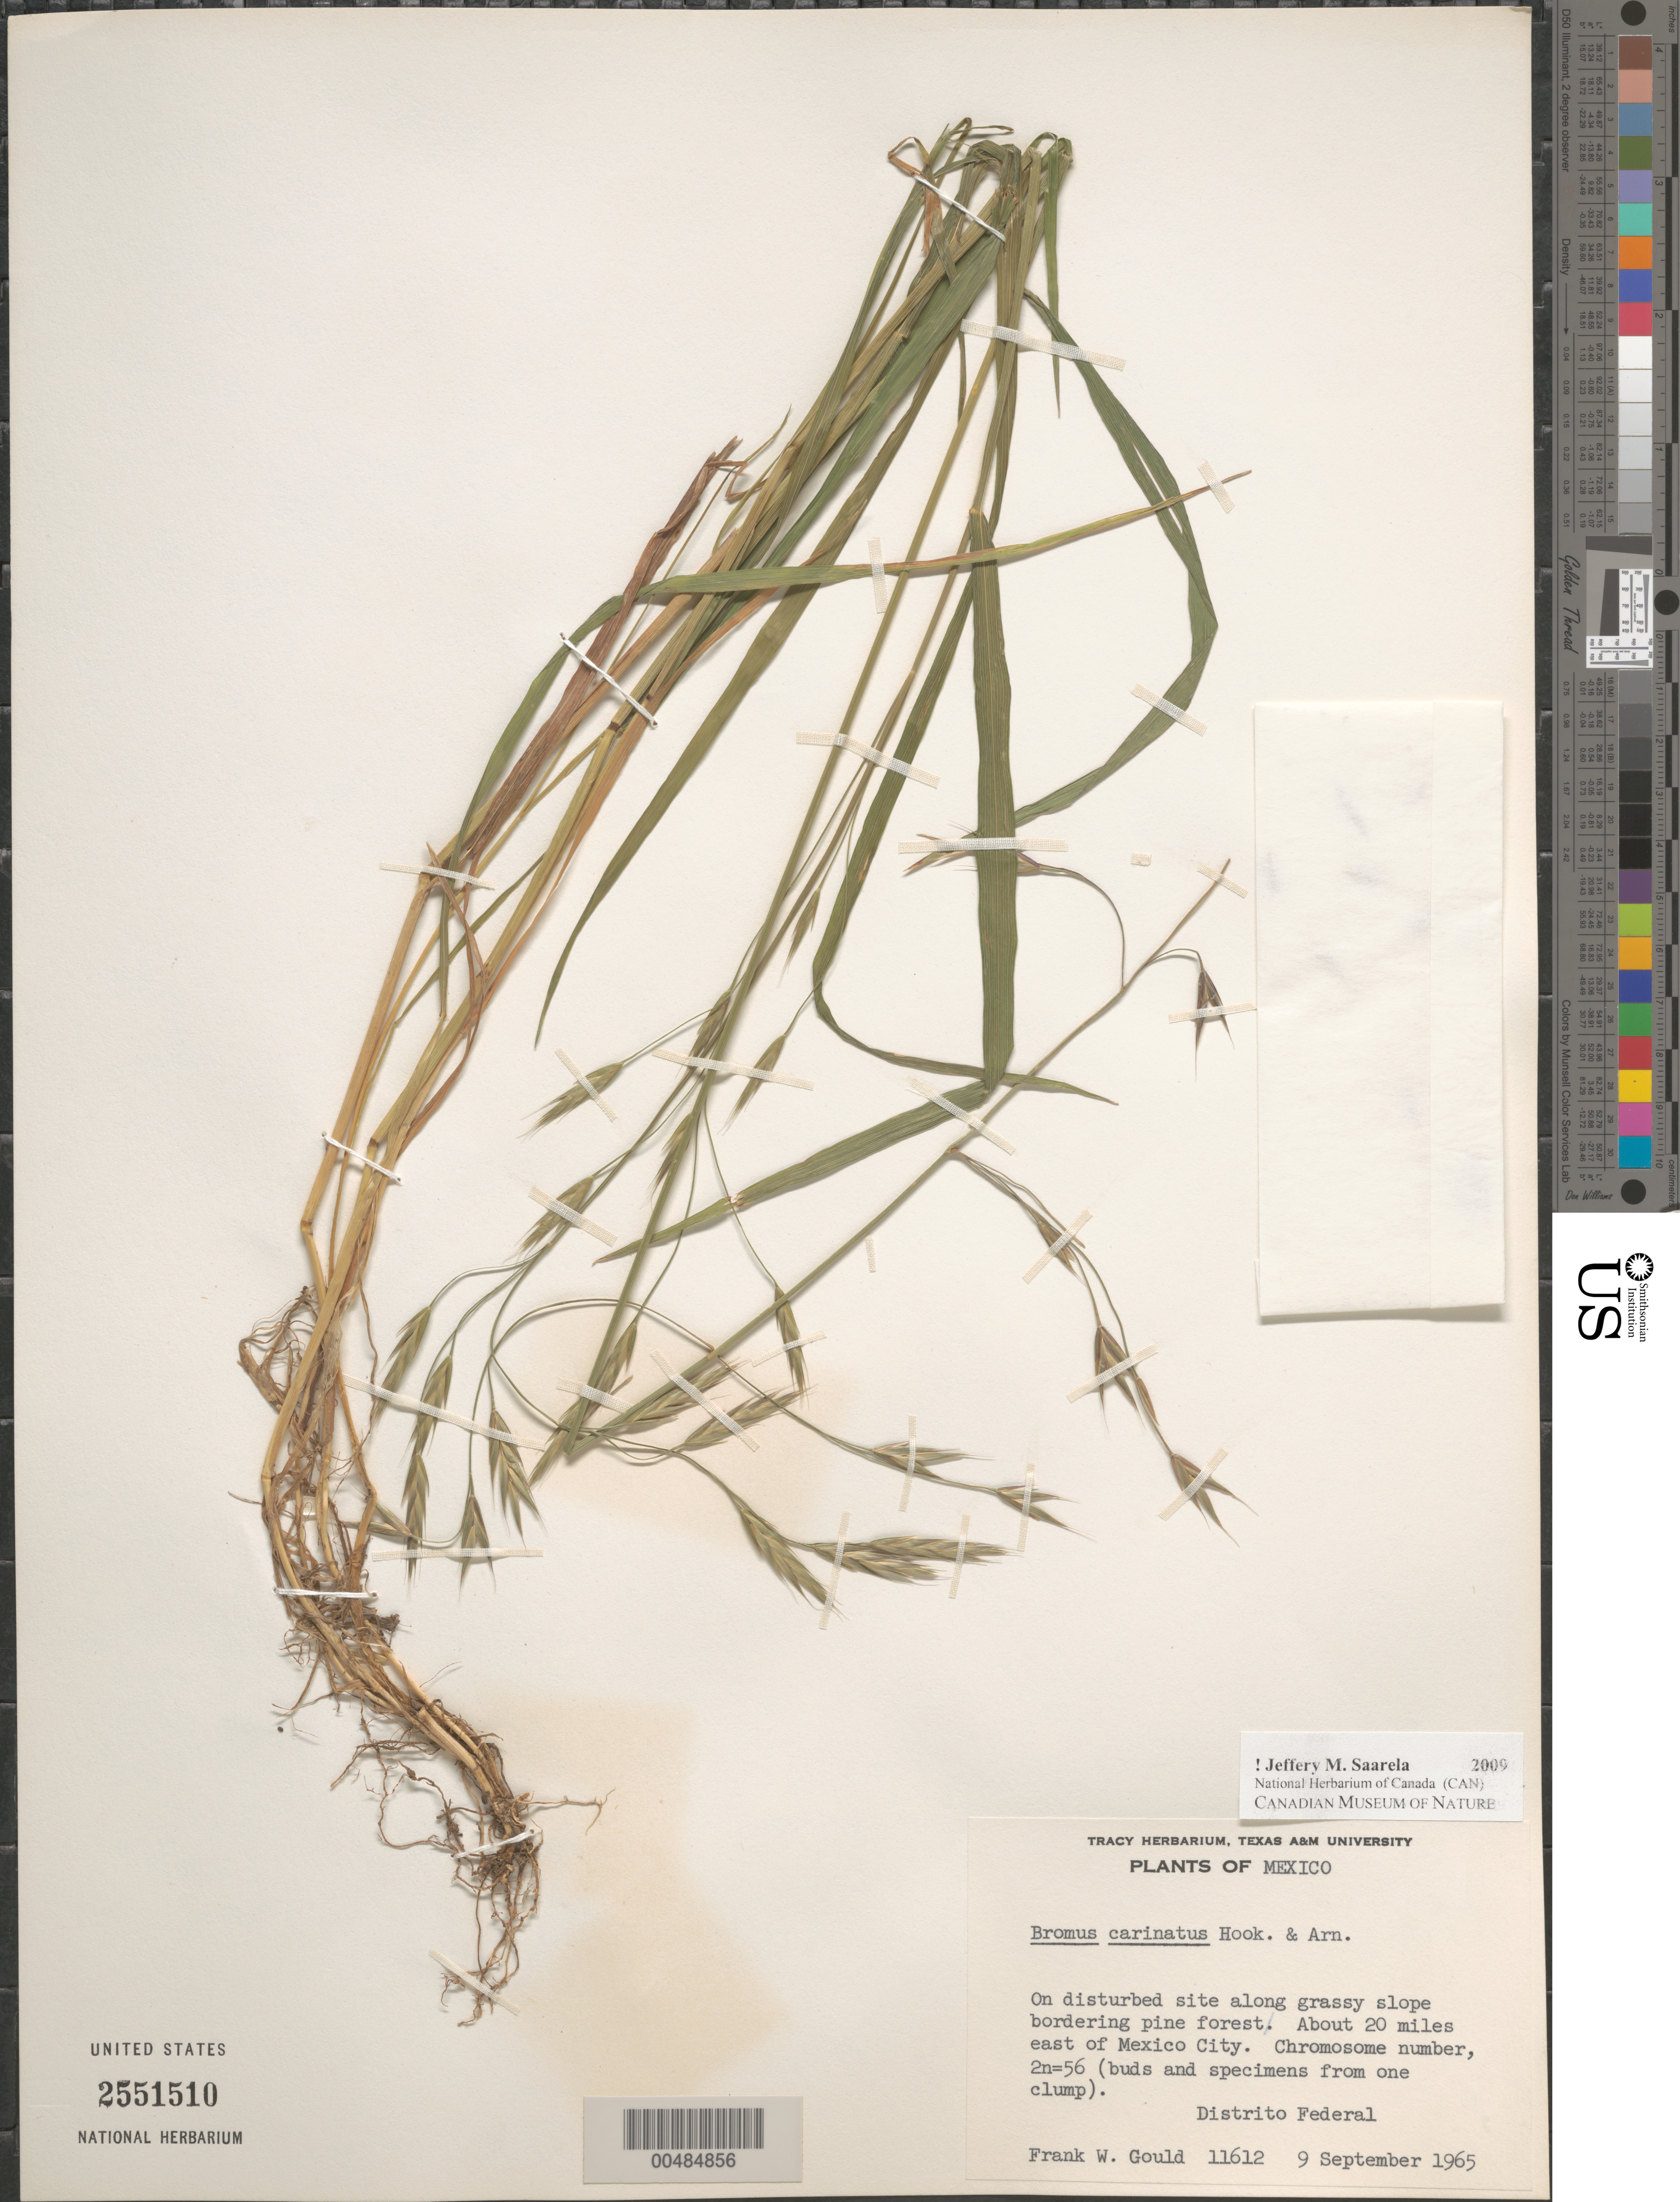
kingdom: Plantae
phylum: Tracheophyta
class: Liliopsida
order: Poales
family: Poaceae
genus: Bromus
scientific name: Bromus carinatus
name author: Hook. & Arn.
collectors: F. W. Gould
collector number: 11612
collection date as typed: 9 Sep 1965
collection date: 1965-09-09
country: Mexico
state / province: Distrito Federal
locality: About 20 mi E of Mexico City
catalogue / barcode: US 2551510